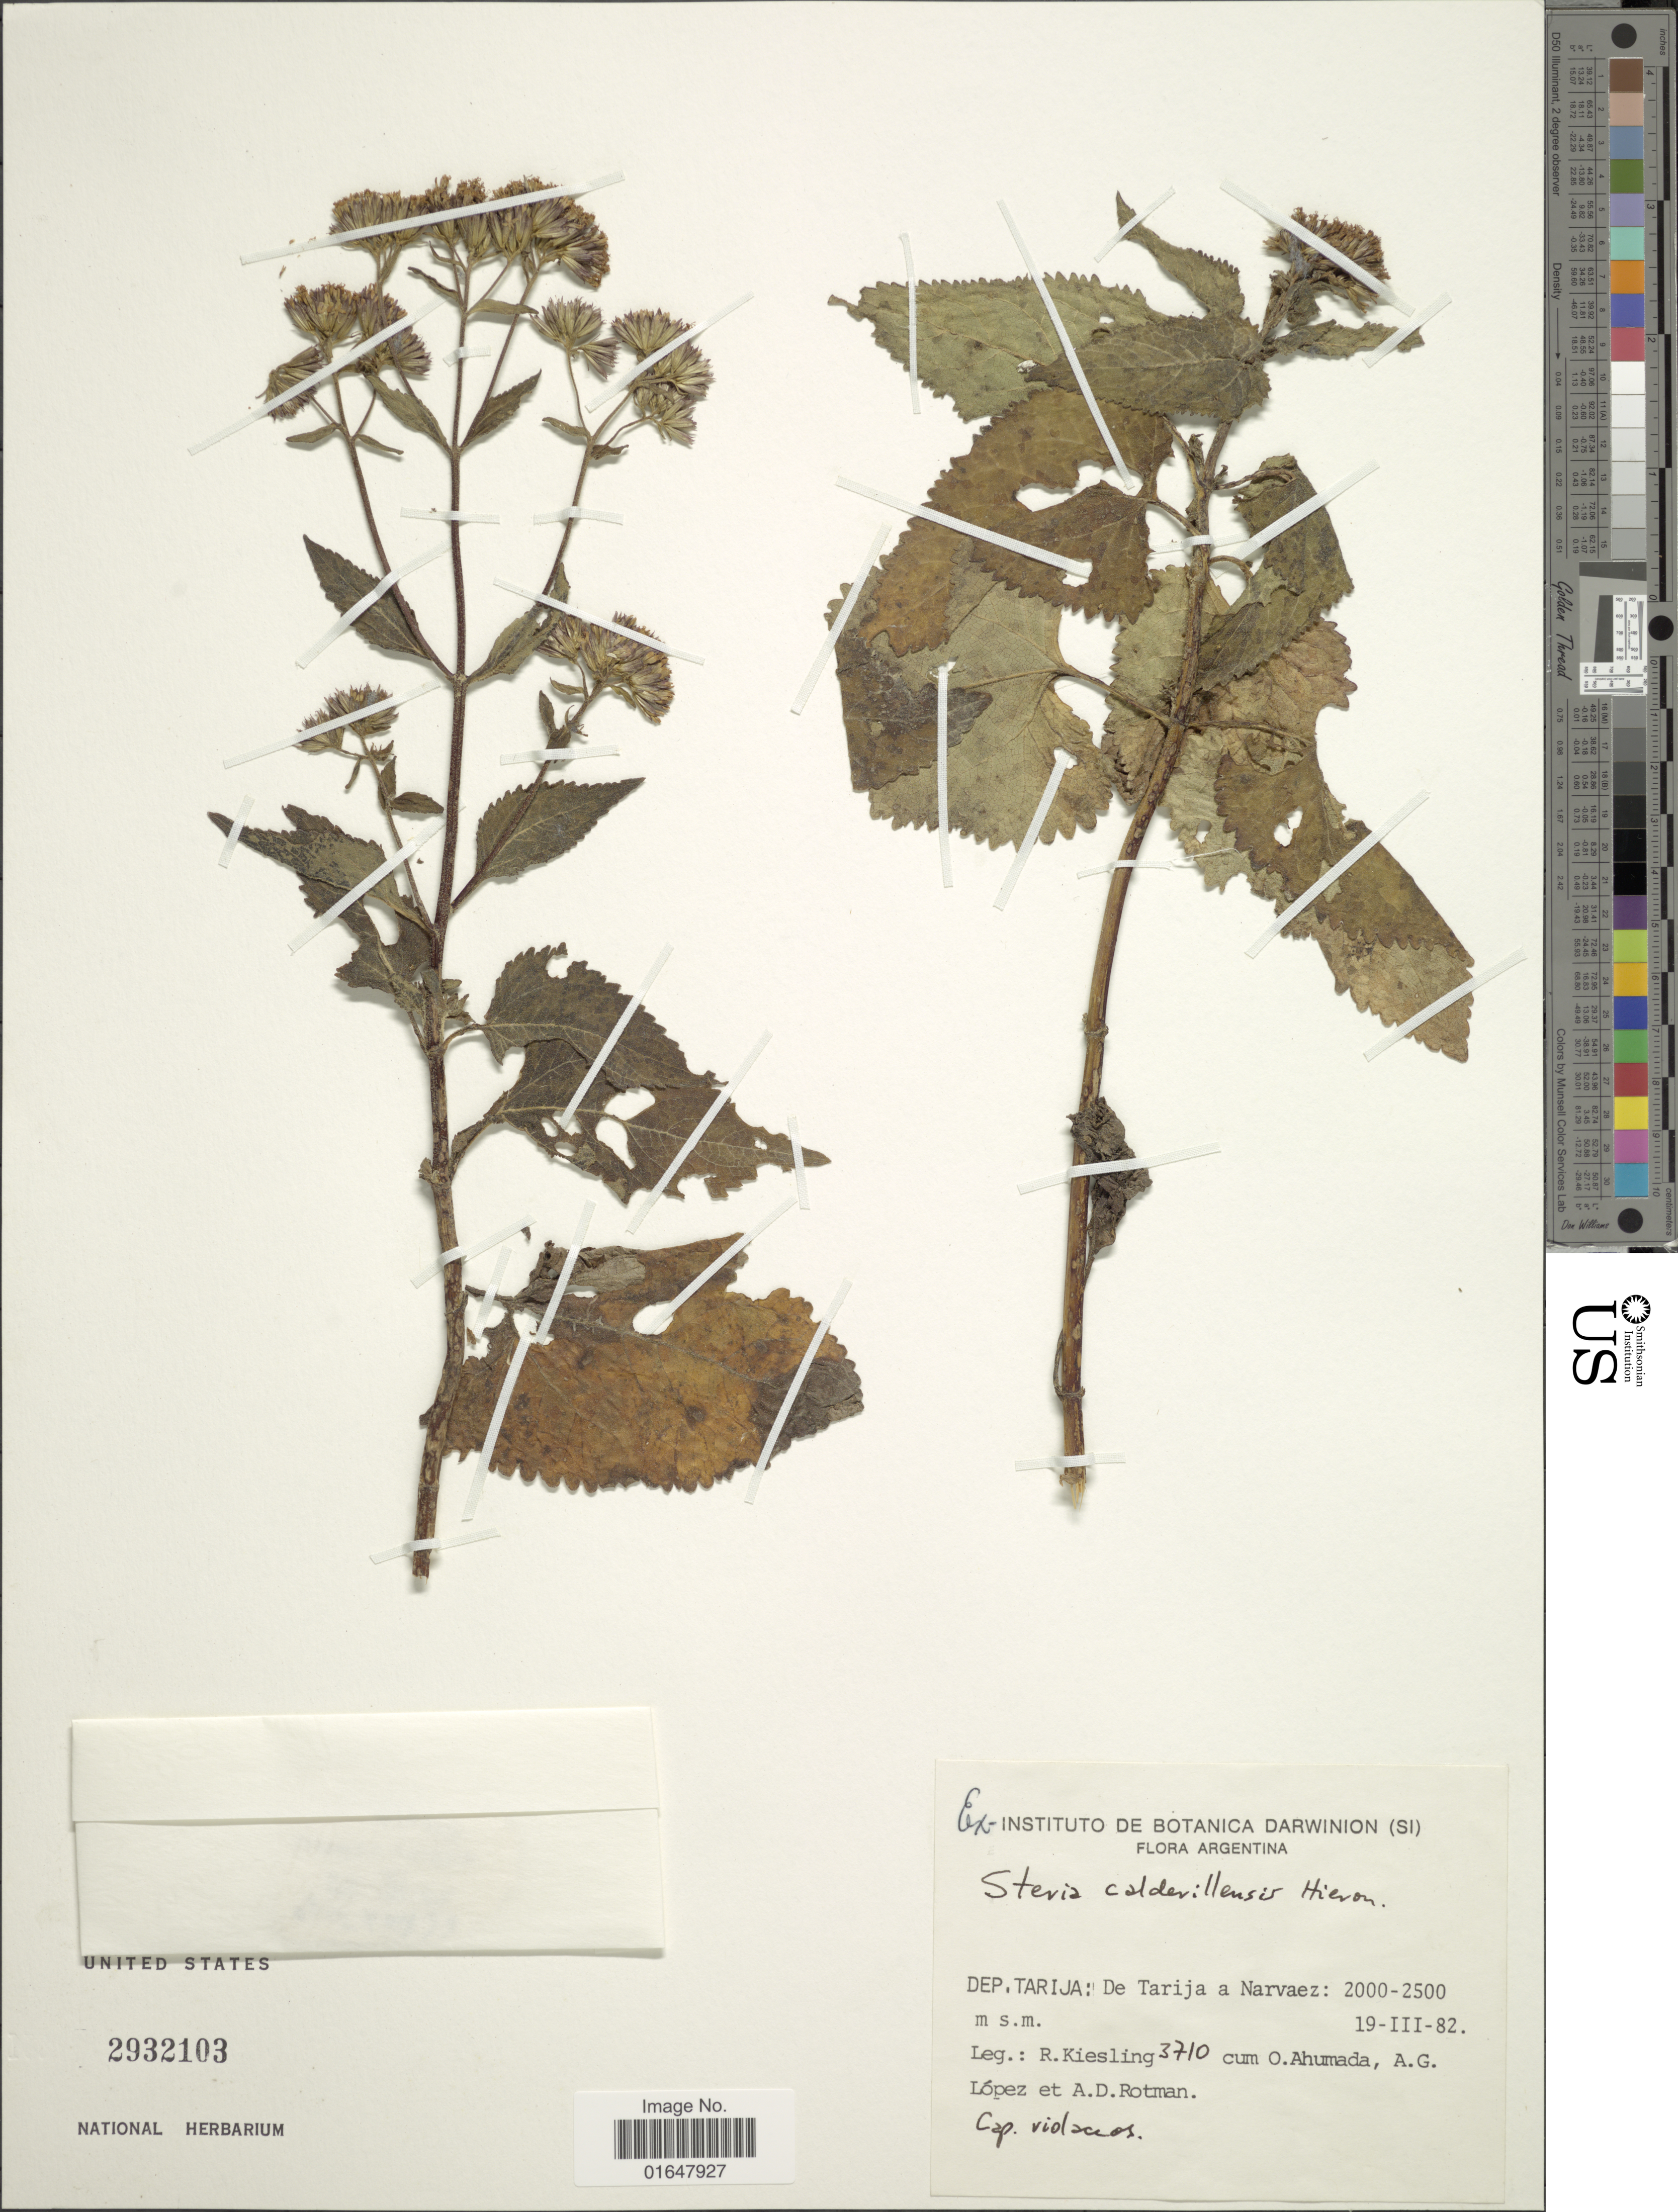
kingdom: Plantae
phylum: Tracheophyta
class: Magnoliopsida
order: Asterales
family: Asteraceae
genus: Stevia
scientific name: Stevia calderillensis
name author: Hieron. in Urb.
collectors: R. Kiesling, O. Ahumada, A. G. Lopez & A. D. Rotman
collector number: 3710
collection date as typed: Transcribed d/m/y: 19/3/82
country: Bolivia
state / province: Tarija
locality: De Tarija a Narvaez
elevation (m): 2000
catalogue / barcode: US 2932103